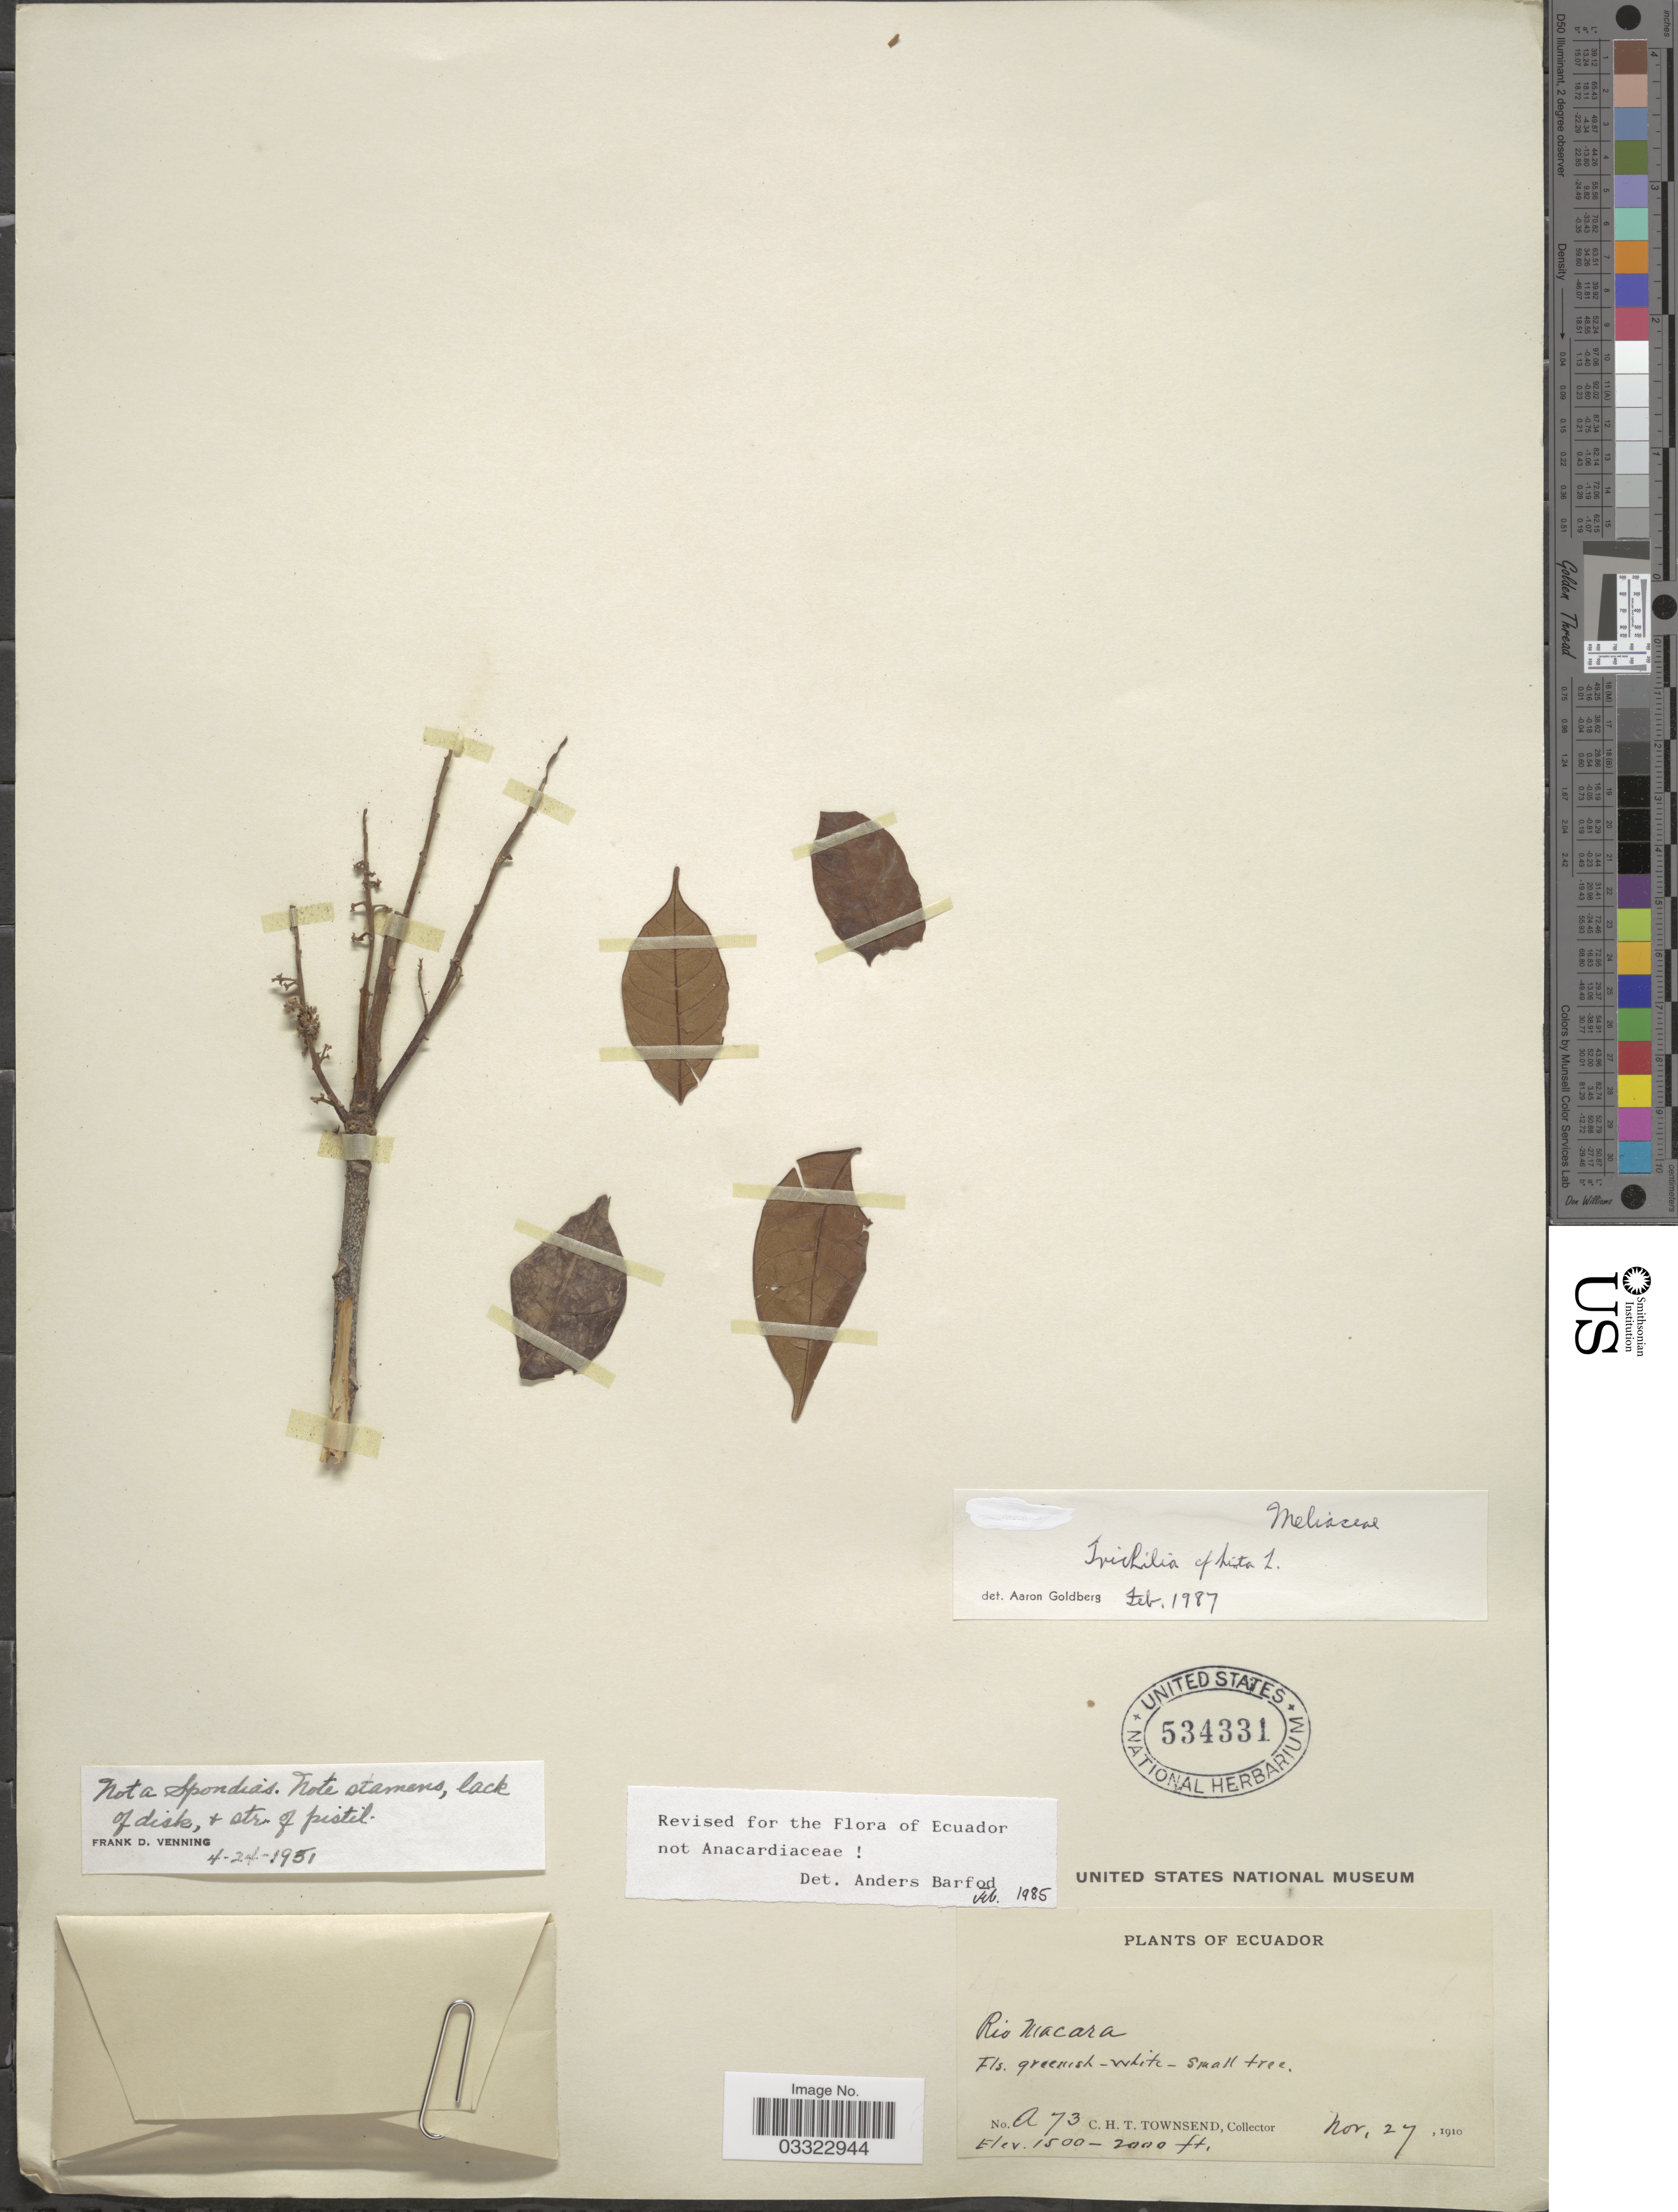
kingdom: Plantae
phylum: Tracheophyta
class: Magnoliopsida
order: Sapindales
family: Meliaceae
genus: Trichilia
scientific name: Trichilia hirta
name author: L.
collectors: C. H. T. Townsend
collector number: A73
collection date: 1910-11-27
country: Ecuador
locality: Rio Macara.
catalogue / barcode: US 534331